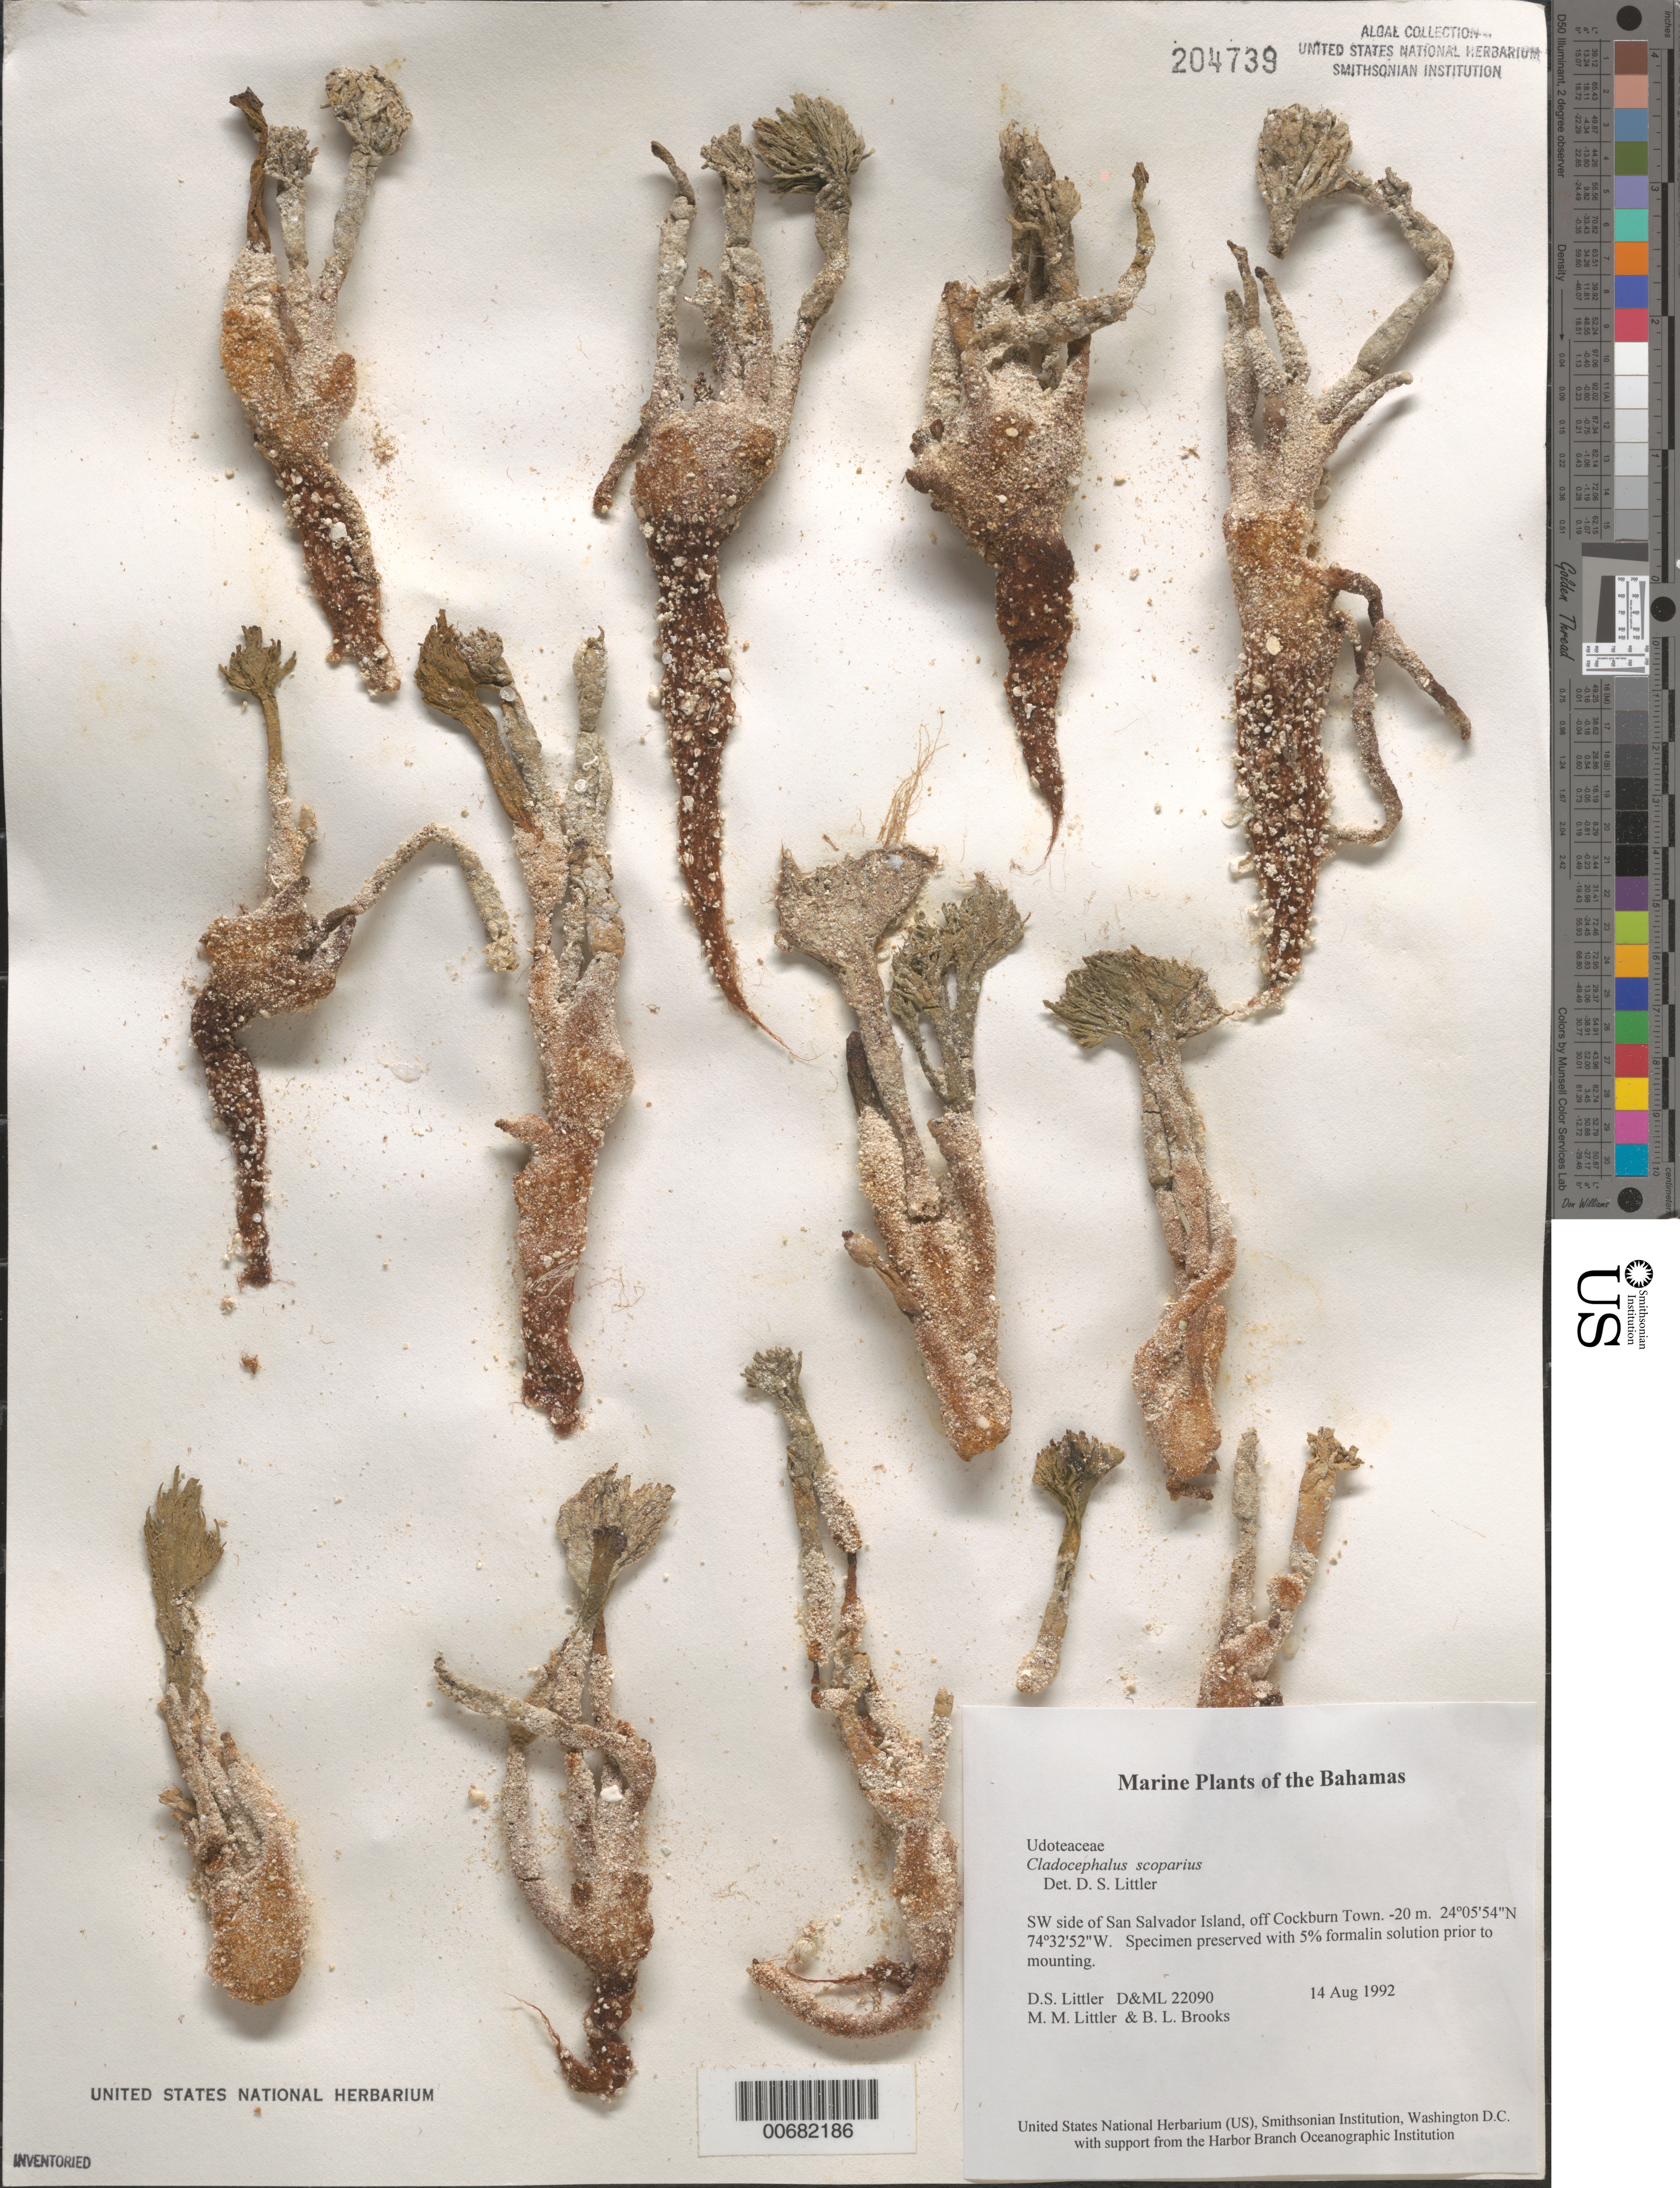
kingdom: Plantae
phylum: Chlorophyta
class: Ulvophyceae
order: Bryopsidales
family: Dichotomosiphonaceae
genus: Cladocephalus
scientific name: Cladocephalus scoparius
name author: M. Howe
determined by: Littler, D. S.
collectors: D. S. Littler, M. M. Littler & B. Brooks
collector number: D&ML 22090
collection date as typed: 14 Aug 1992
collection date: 1992-08-14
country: Bahamas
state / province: San Salvador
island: San Salvador Island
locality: Off Cockburn Town, southwest side of island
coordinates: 24 05' 54" N, 74 32' 52" W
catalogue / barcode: US 204739